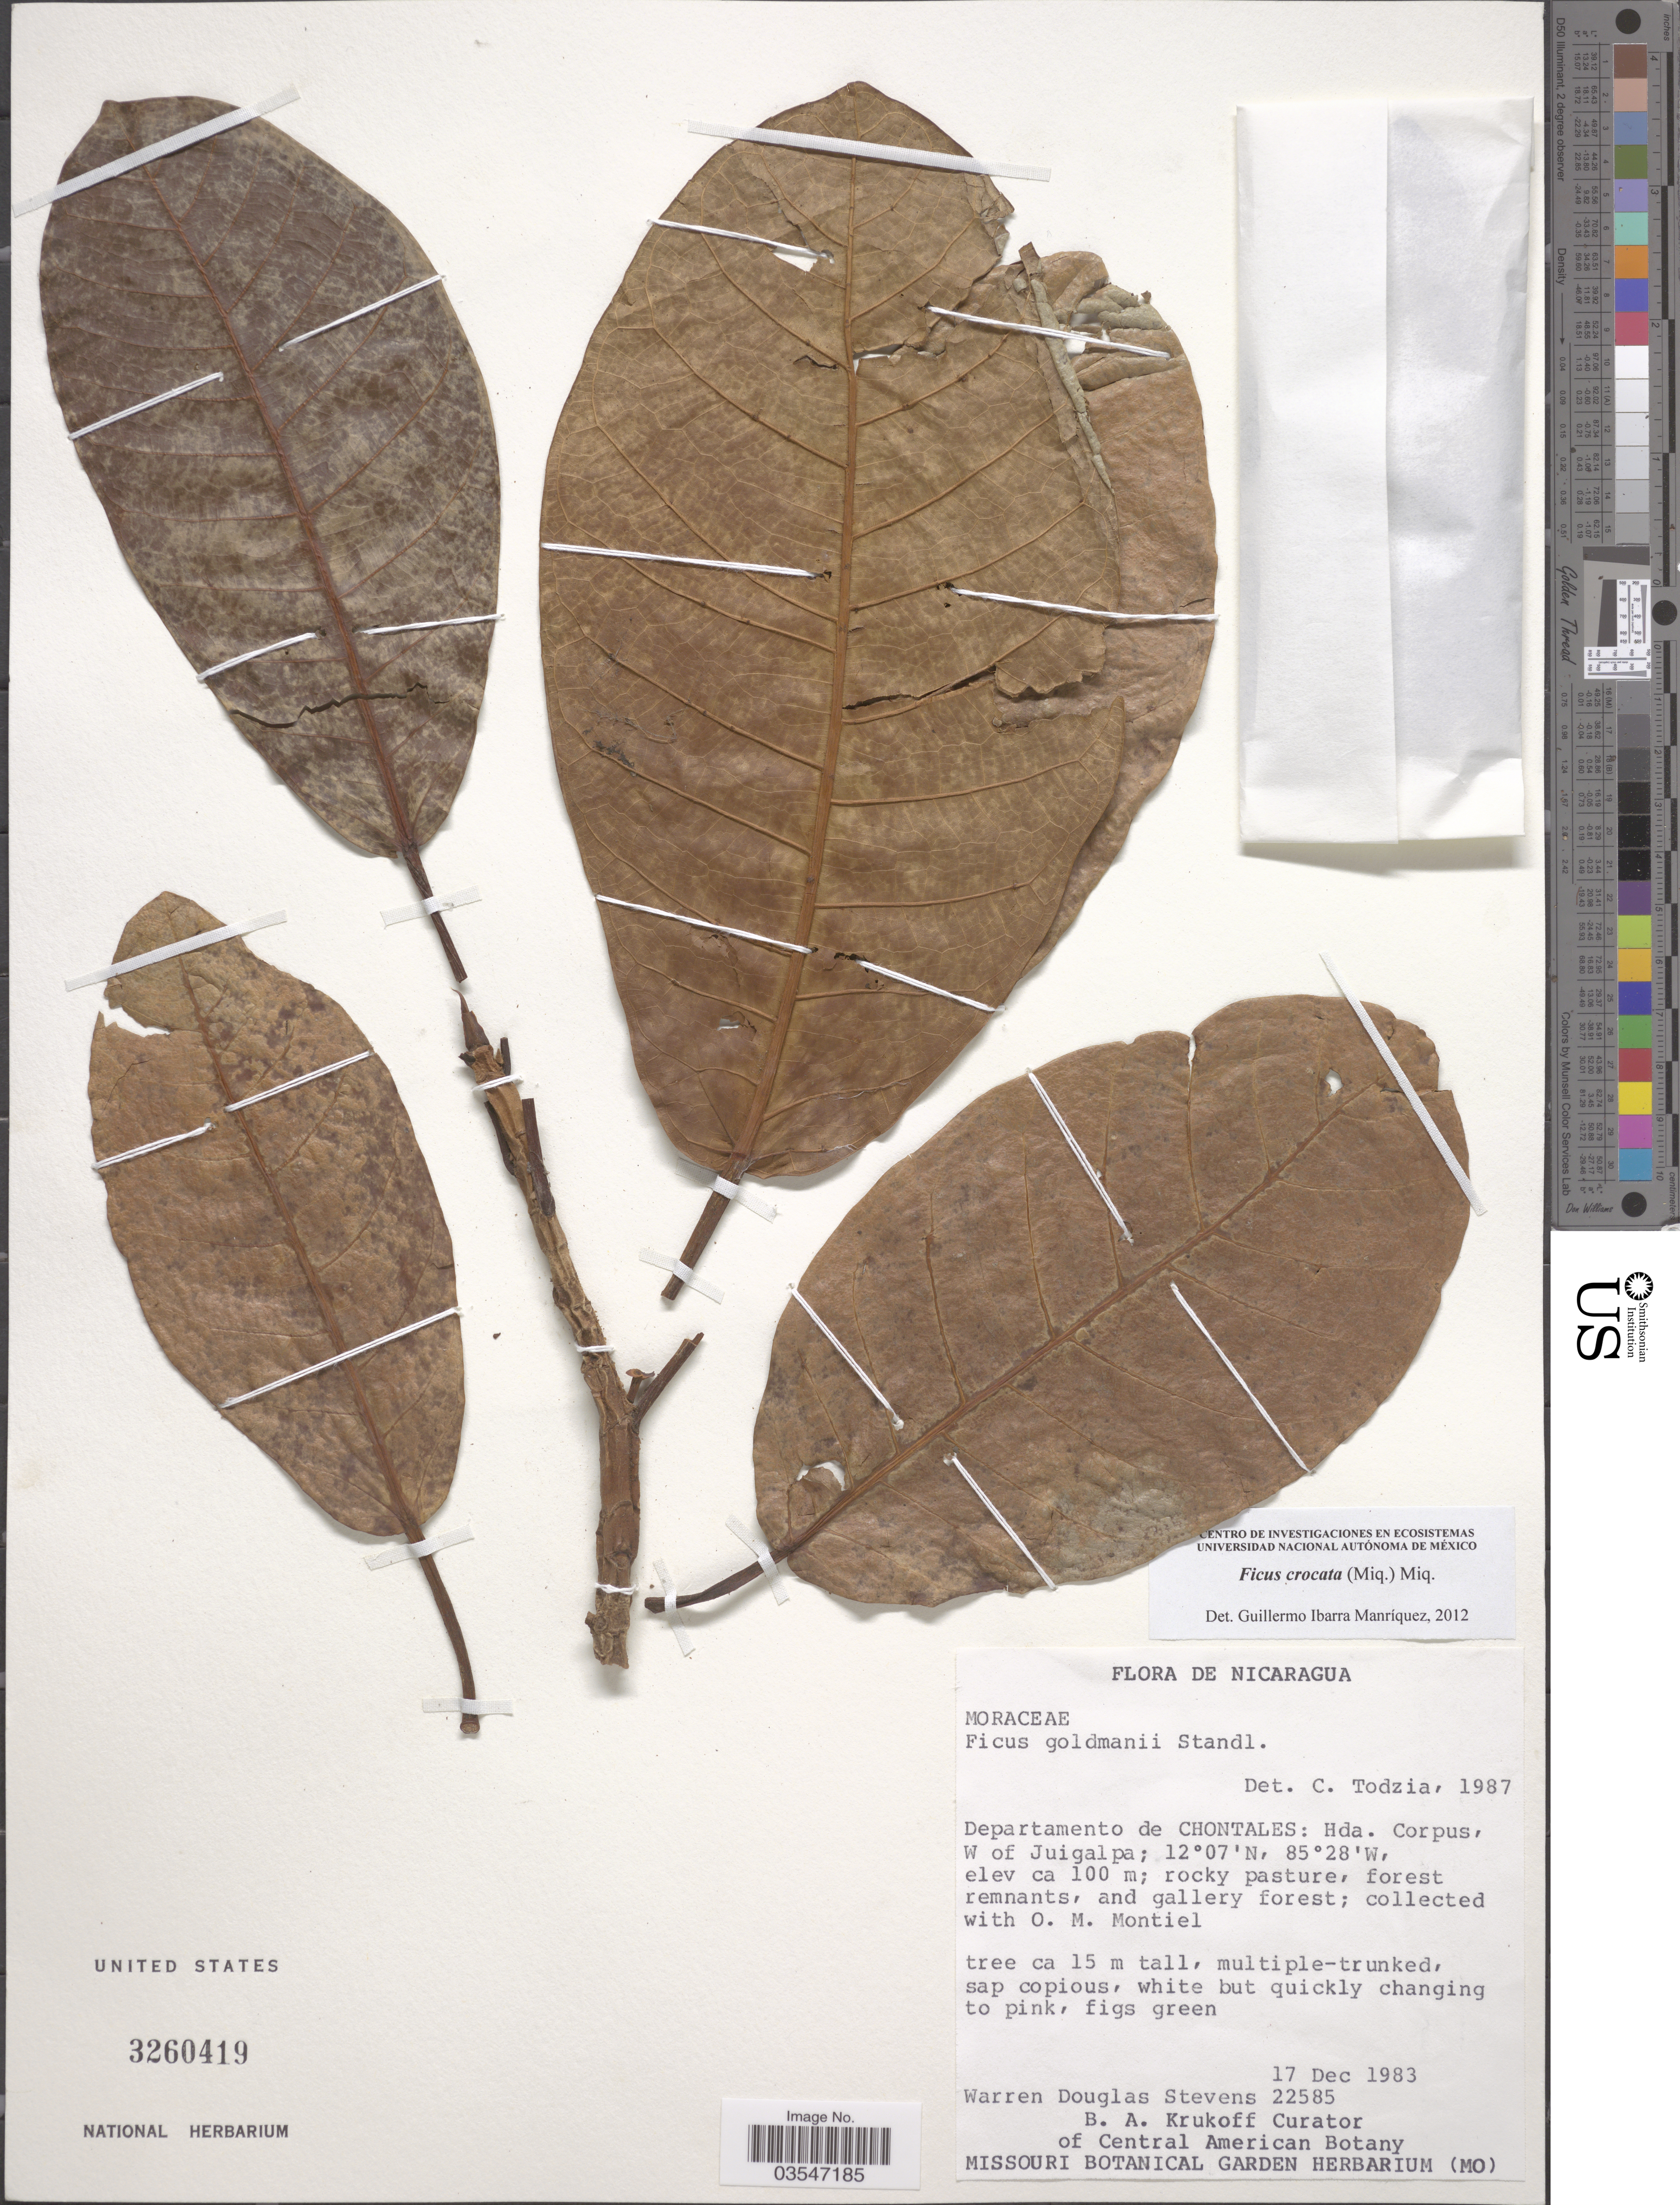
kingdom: Plantae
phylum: Tracheophyta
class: Magnoliopsida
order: Rosales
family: Moraceae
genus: Ficus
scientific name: Ficus crocata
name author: (Miq.) Miq.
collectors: W. D. Stevens, B. A. Krukoff & O. Montiel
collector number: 22585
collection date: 1983-12-17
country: Nicaragua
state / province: Chontales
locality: Departamento de Chontales: Hda. Corpus, W of Juigalpa.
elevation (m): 100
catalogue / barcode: US 3260419